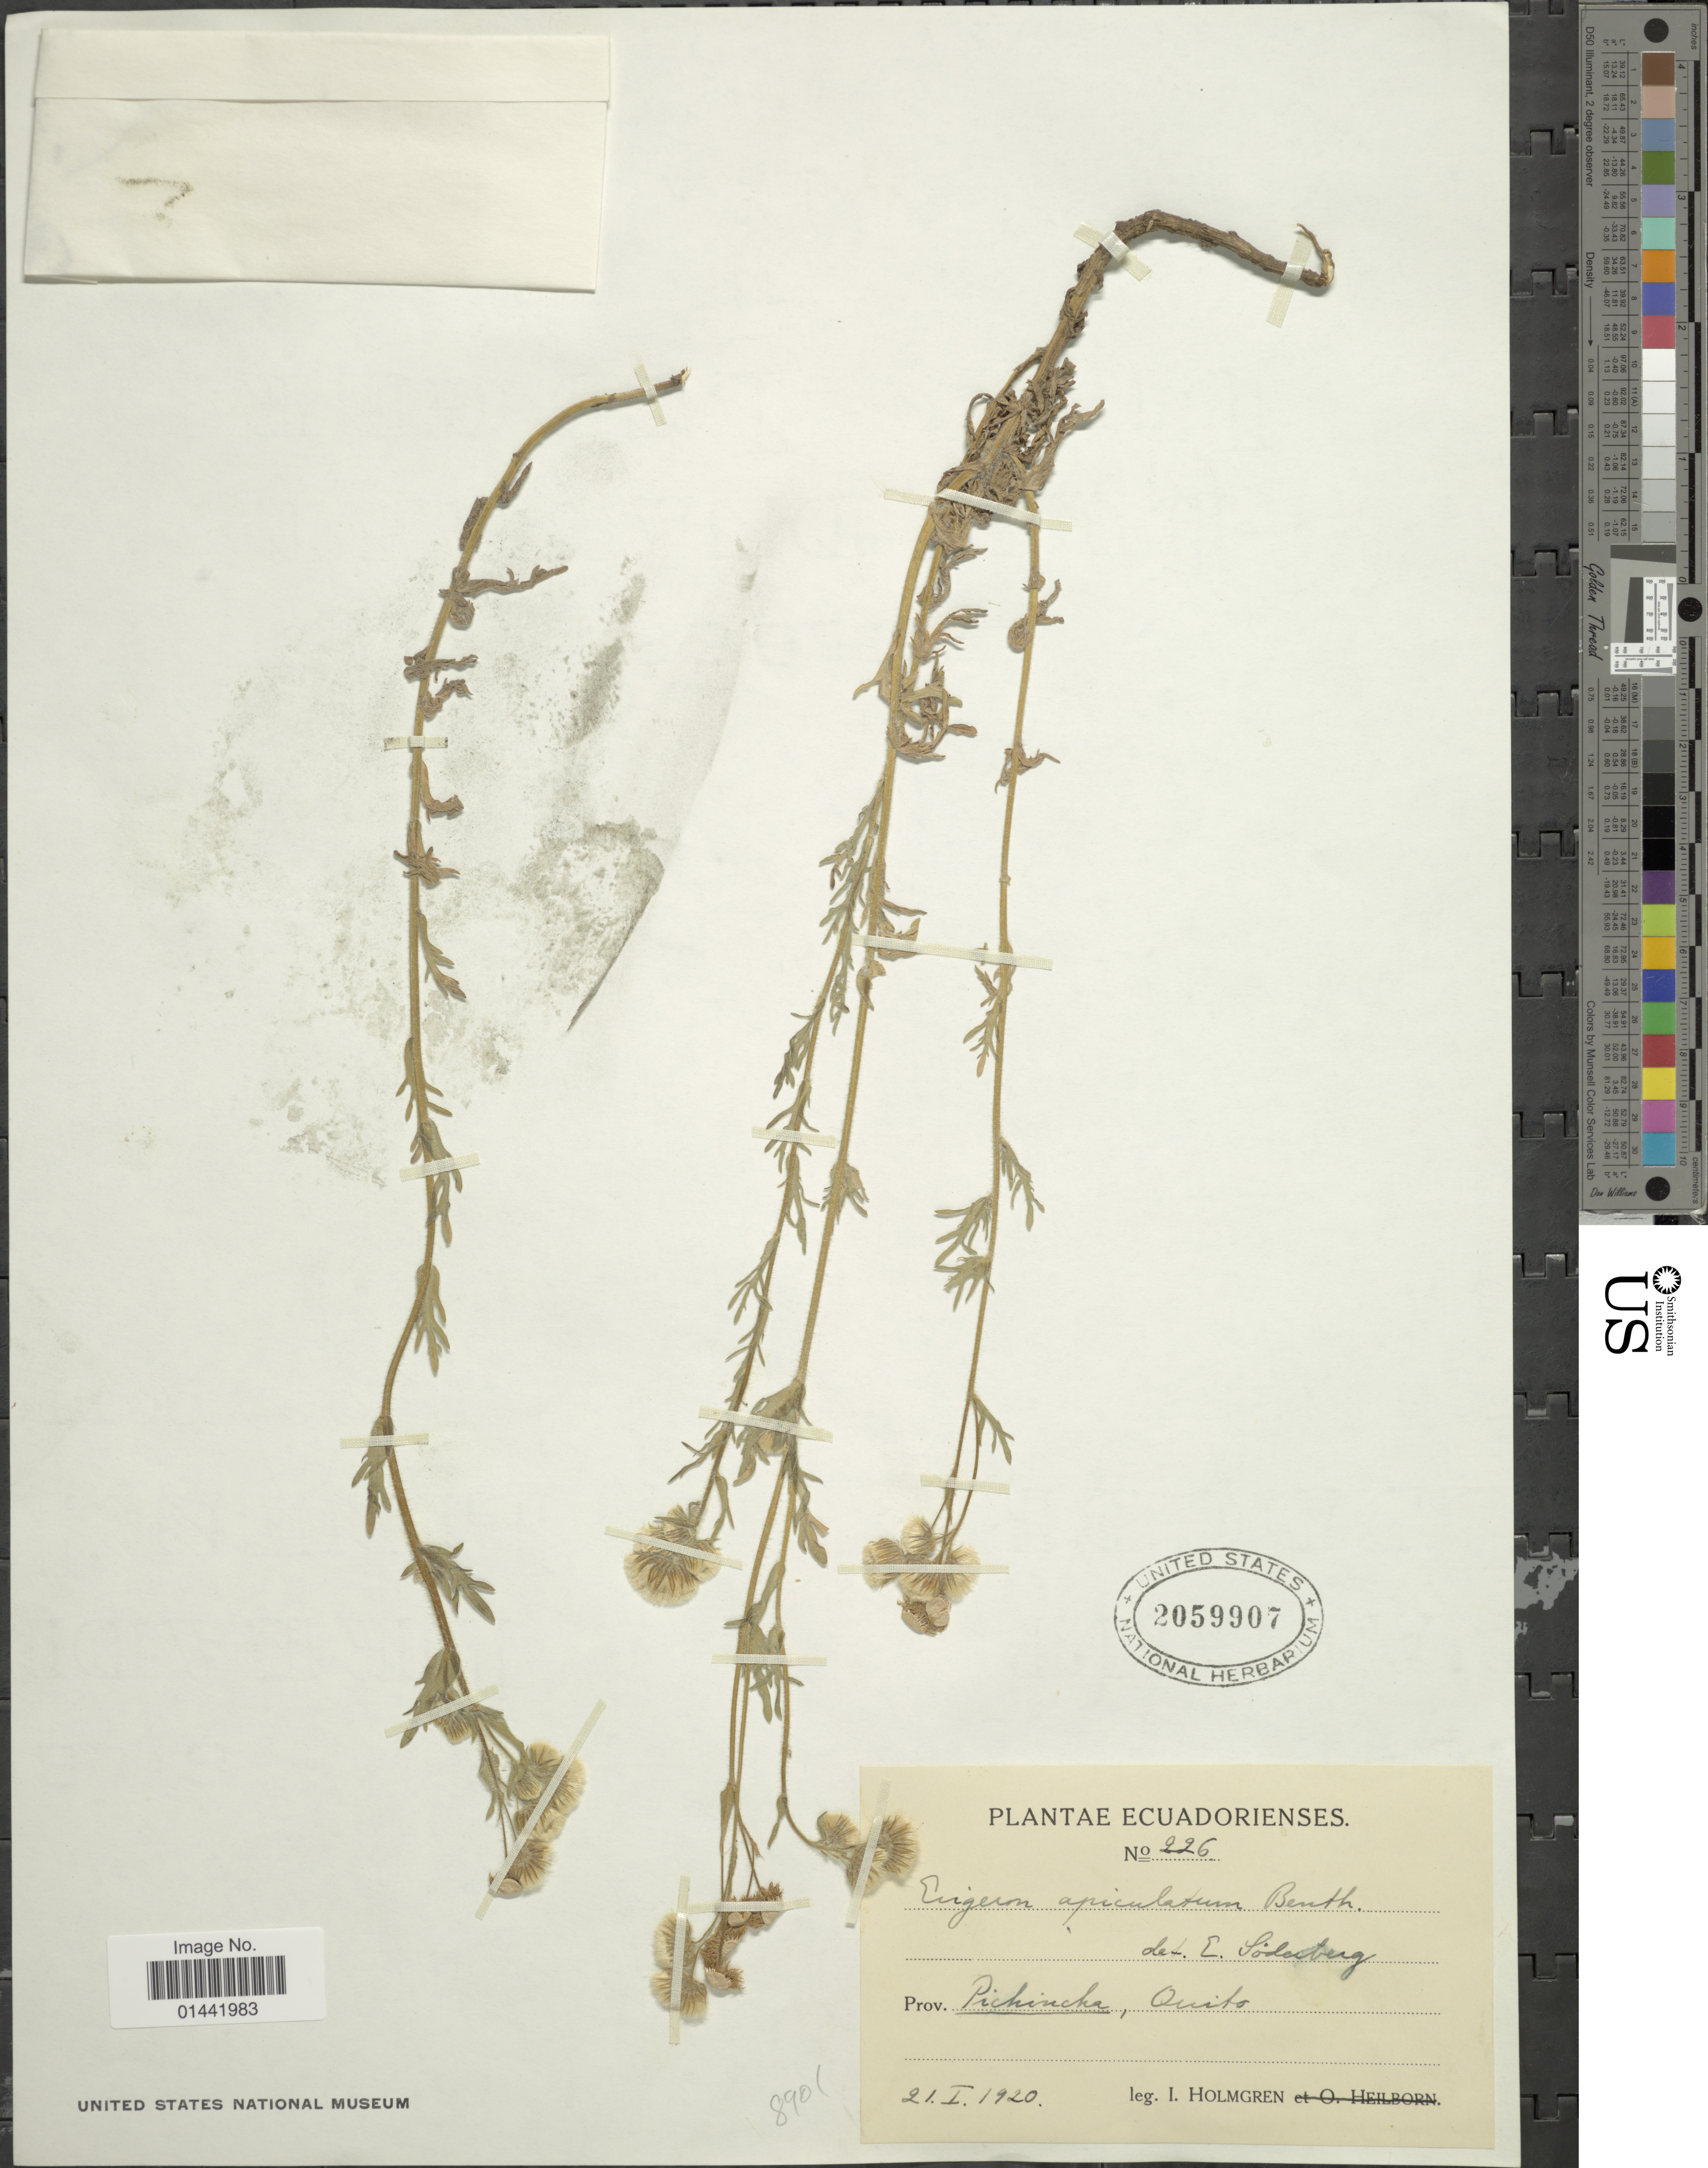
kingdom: Plantae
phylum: Tracheophyta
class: Magnoliopsida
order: Asterales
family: Asteraceae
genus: Erigeron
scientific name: Erigeron apiculatus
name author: Greene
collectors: I. Holmgren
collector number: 226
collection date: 1920-01-21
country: Ecuador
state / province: Pichincha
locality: Quita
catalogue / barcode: US 2059907